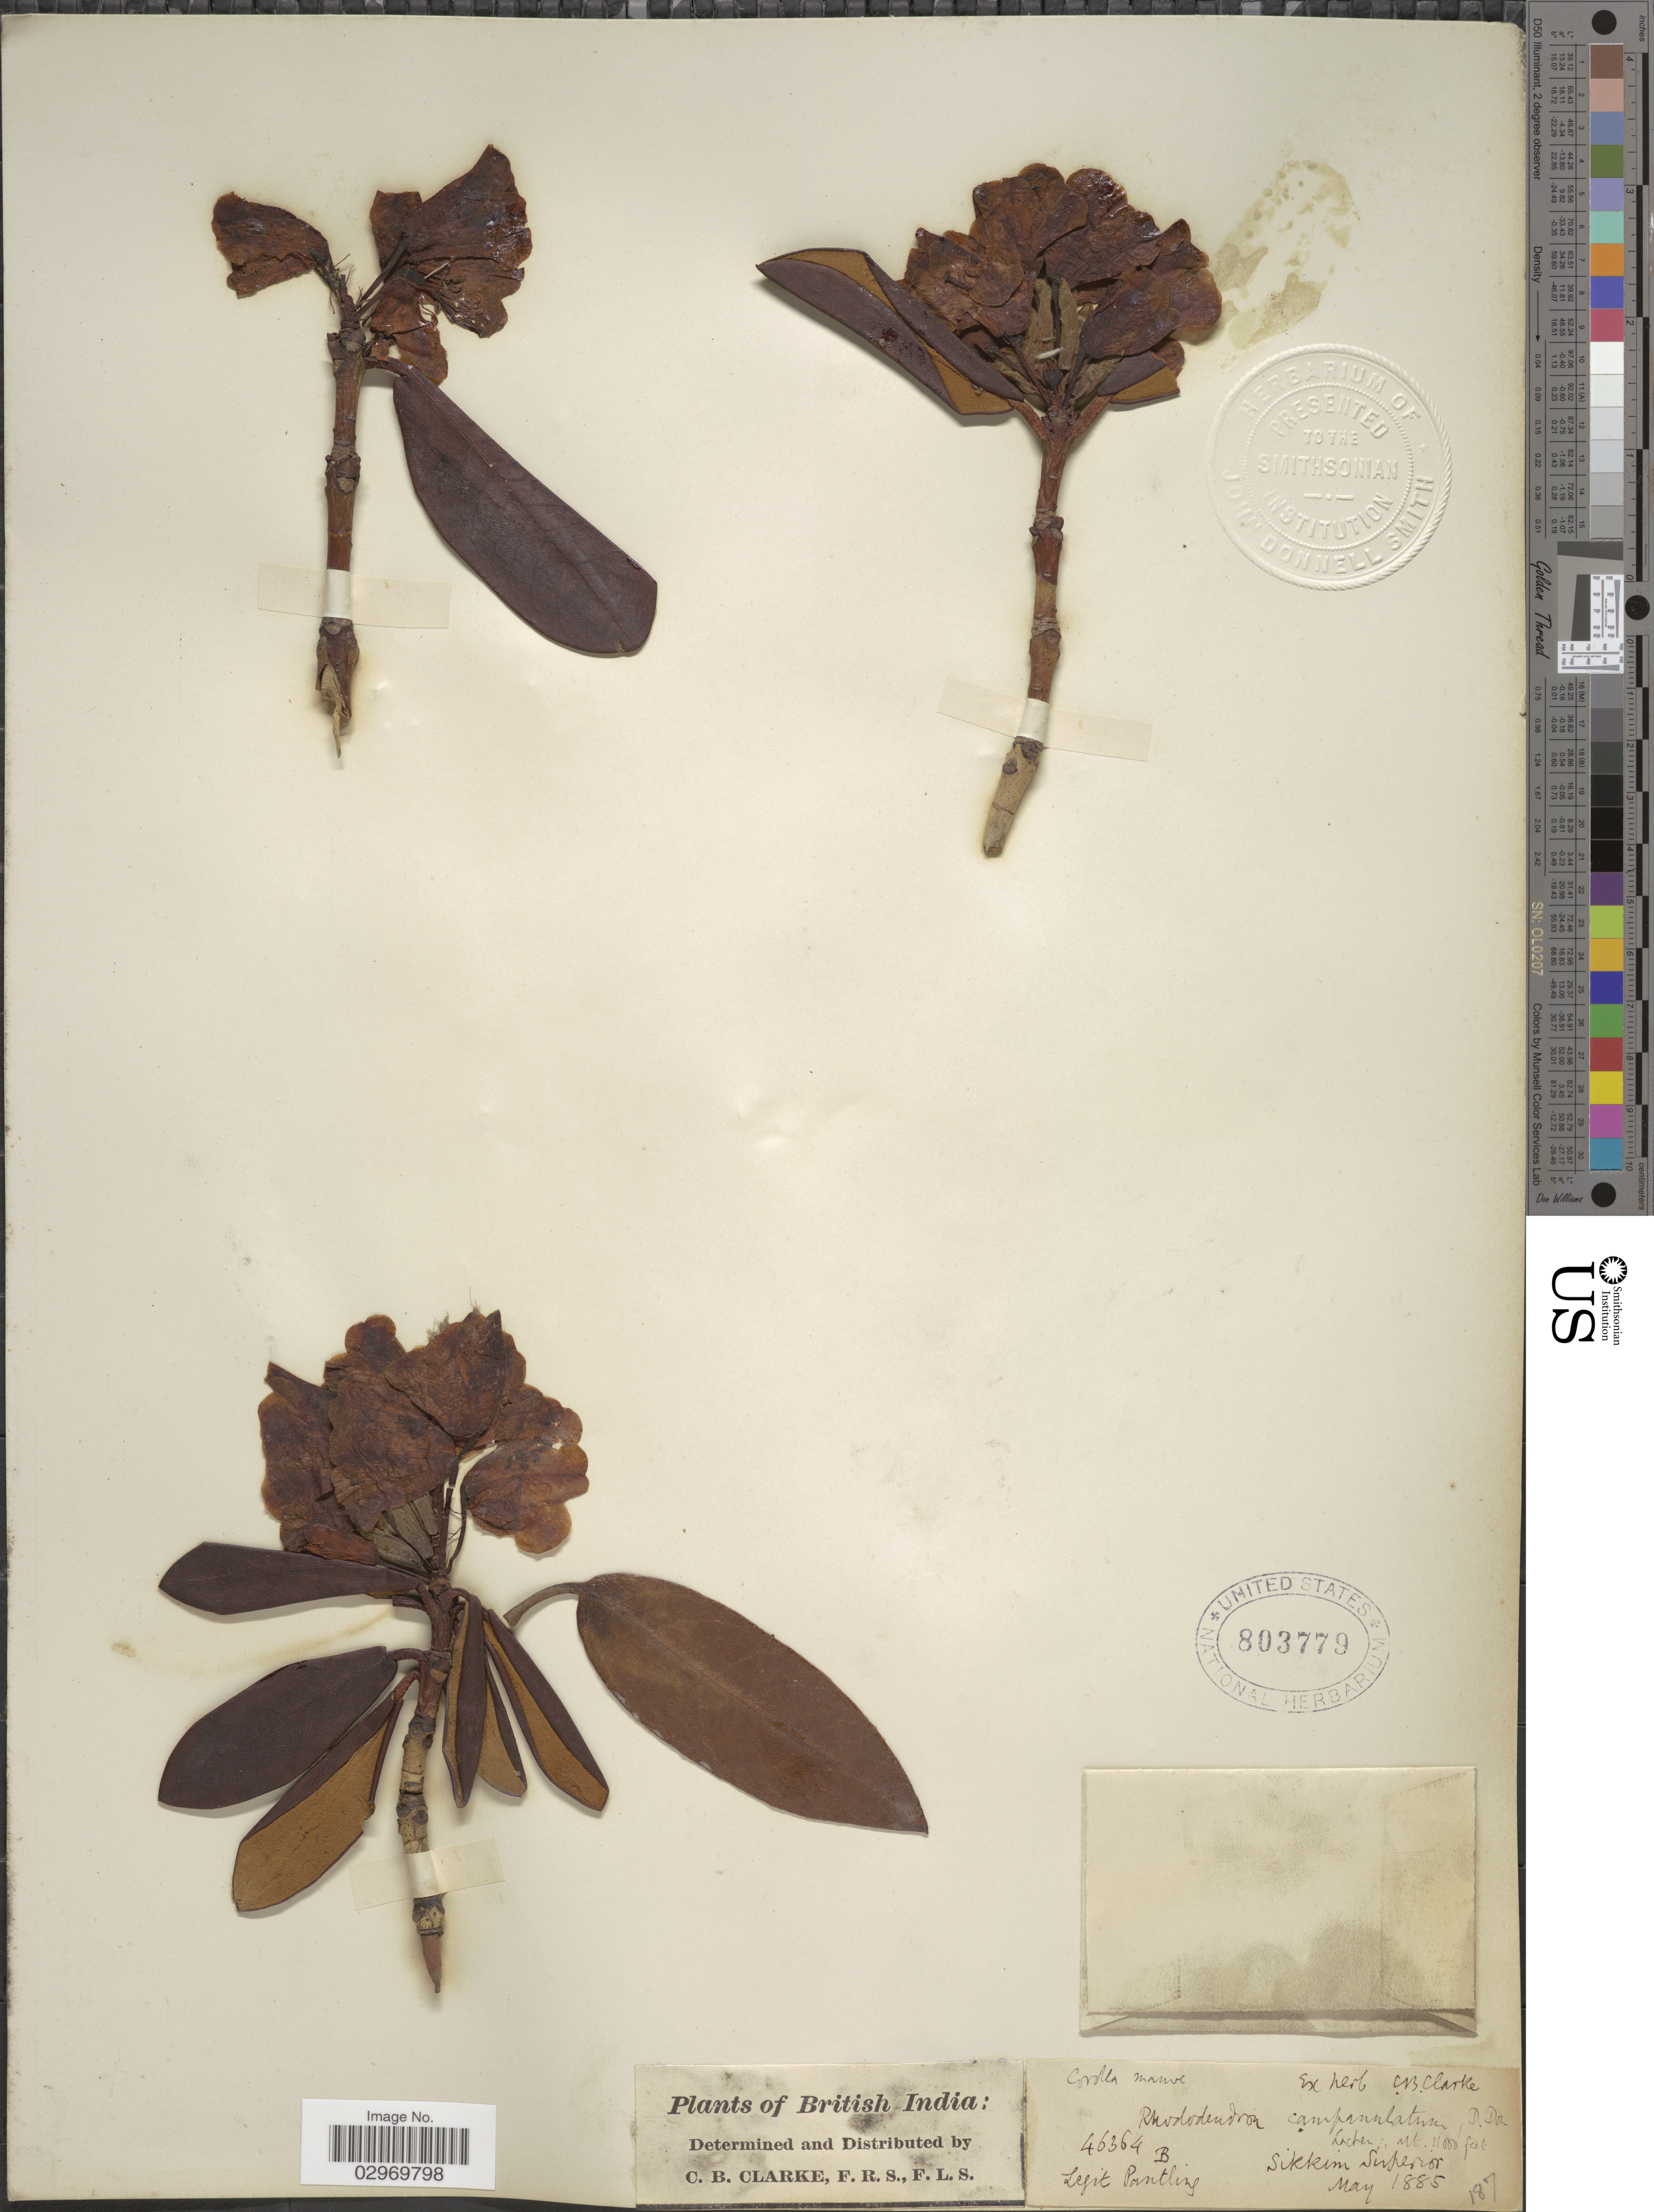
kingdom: Plantae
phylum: Tracheophyta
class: Magnoliopsida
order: Ericales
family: Ericaceae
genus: Rhododendron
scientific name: Rhododendron campanulatum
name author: D. Don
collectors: Pantling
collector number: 46364B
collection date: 1885-05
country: India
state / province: Sikkim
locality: Sikkim Superior.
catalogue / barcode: US 803779